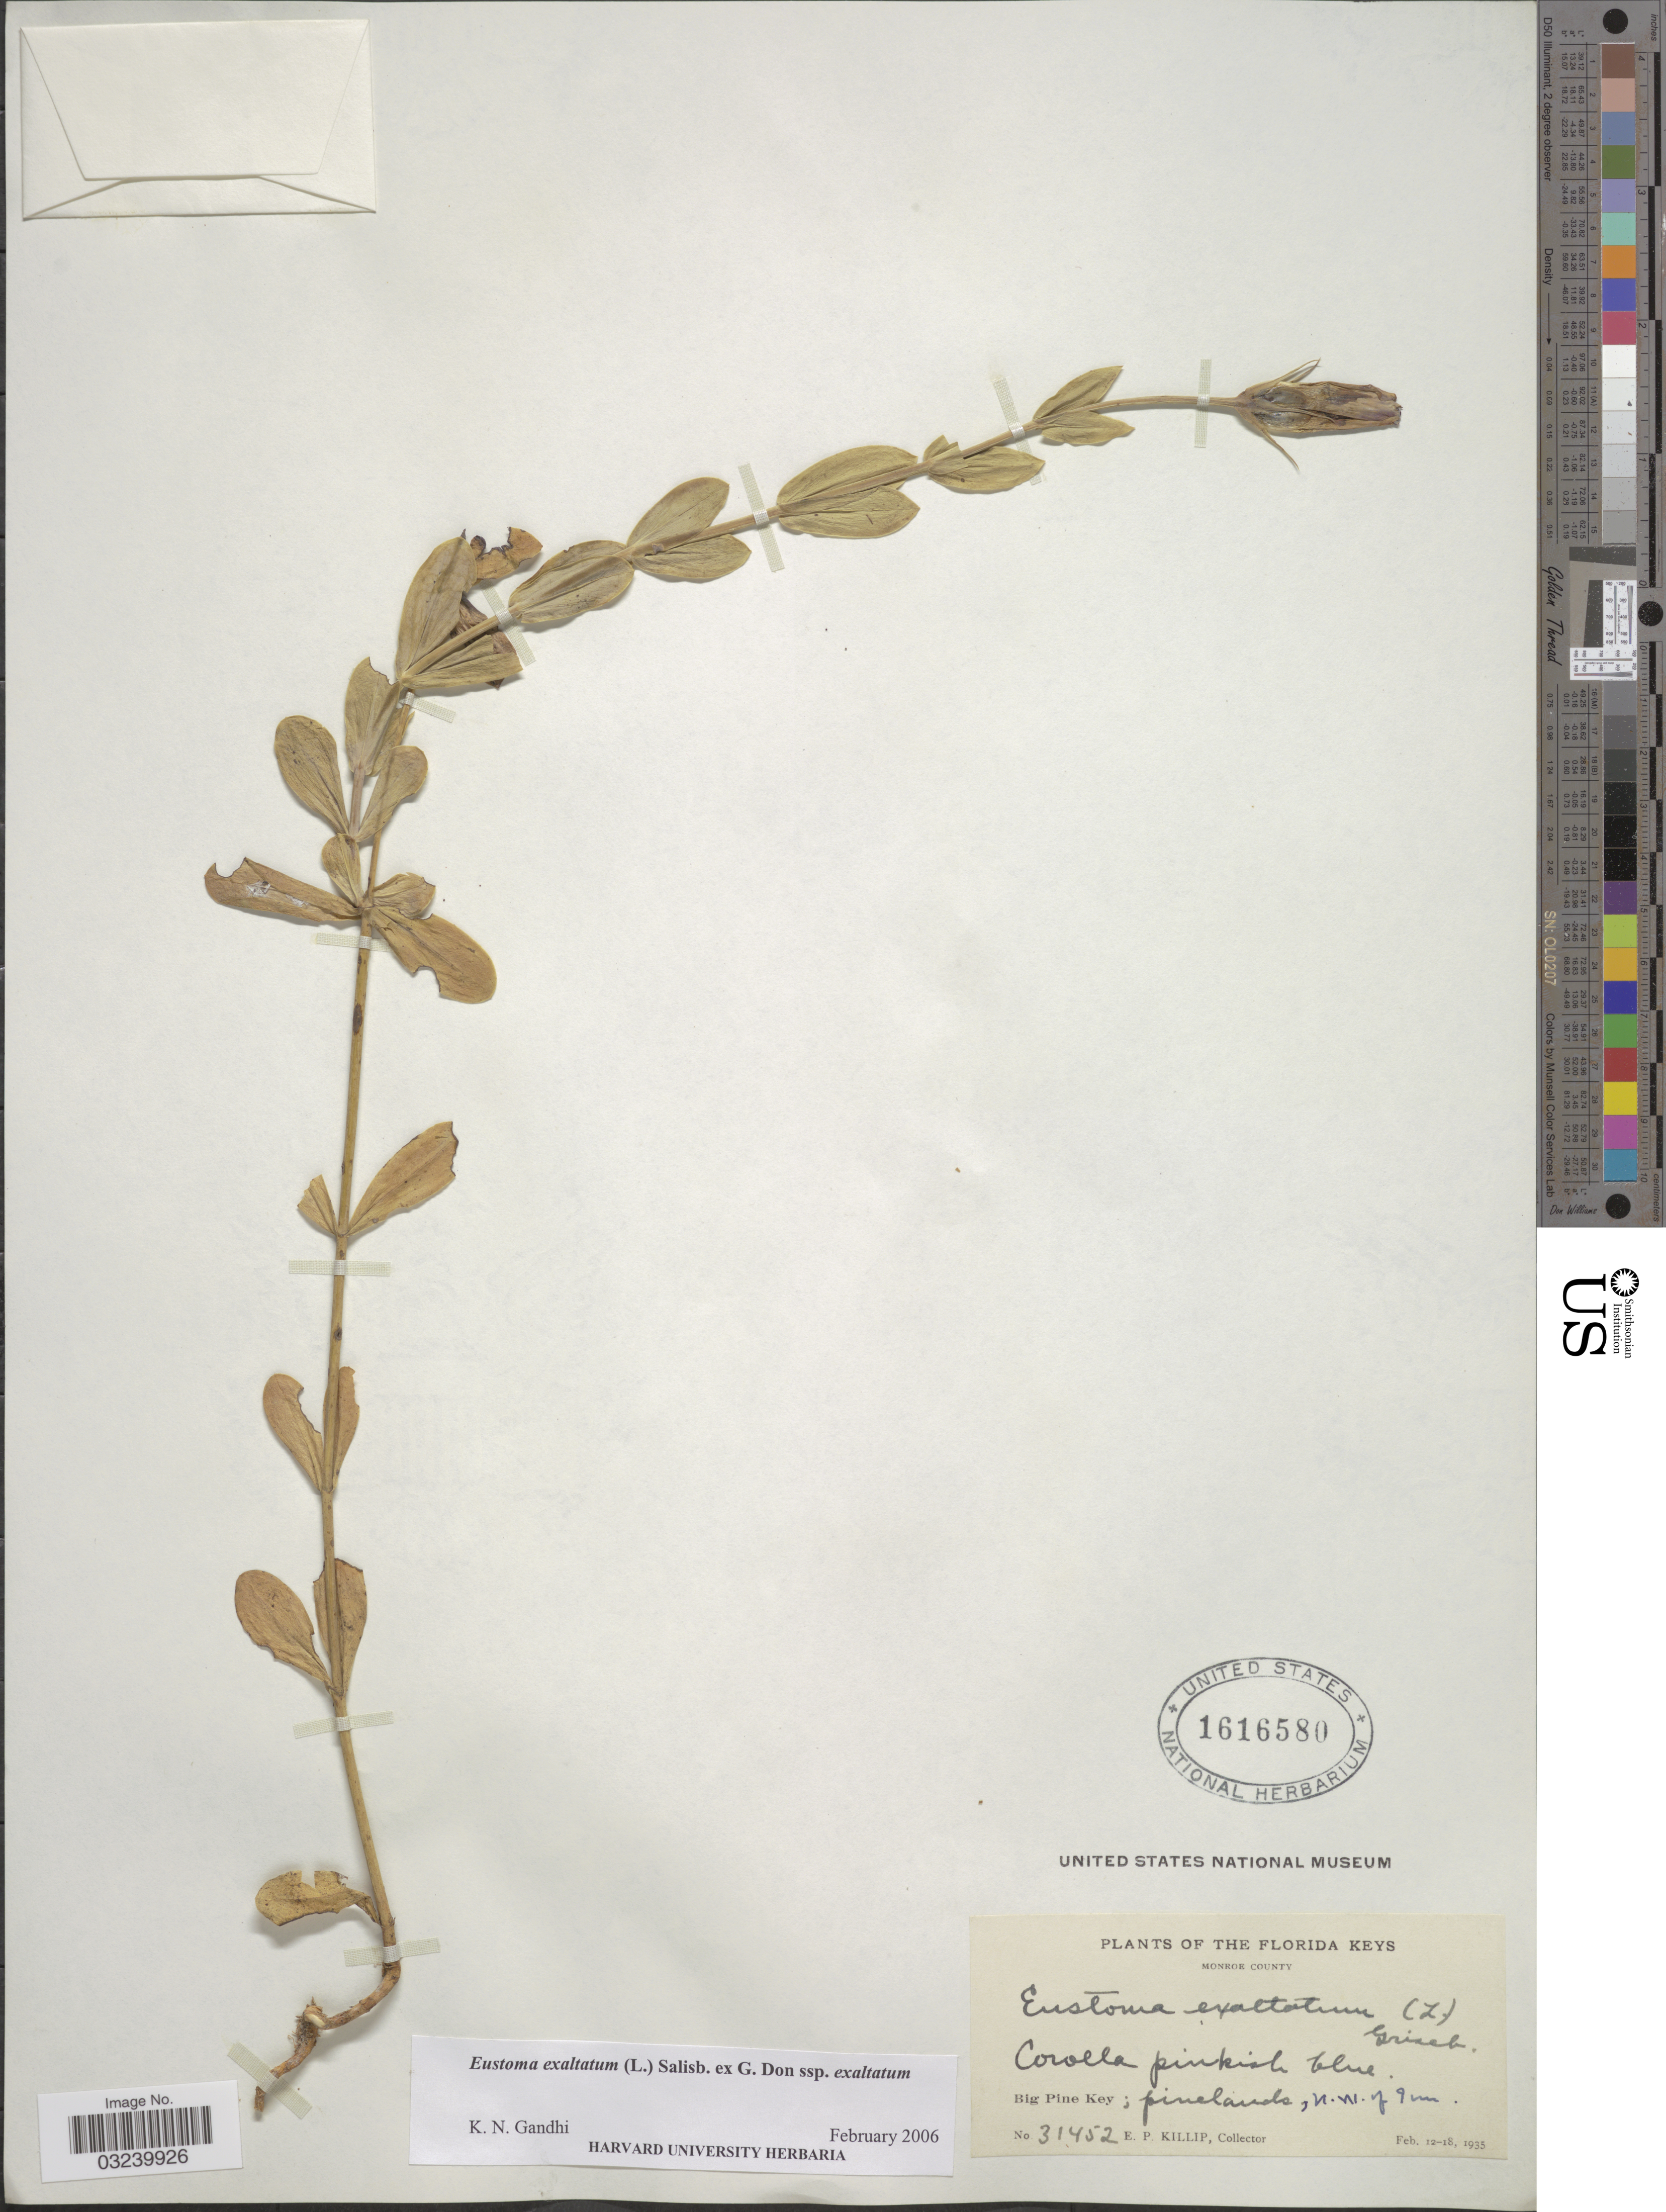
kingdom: Plantae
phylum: Tracheophyta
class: Magnoliopsida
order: Gentianales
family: Gentianaceae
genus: Eustoma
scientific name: Eustoma exaltatum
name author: (L.) Salisb. ex Don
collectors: E. P. Killip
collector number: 31452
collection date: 1935-02-12/1935-02-18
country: United States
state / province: Florida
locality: The Florida Keys, Monroe County, Pinelands, N.W. of 9 mi., Big Pine Key.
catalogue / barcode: US 1616580